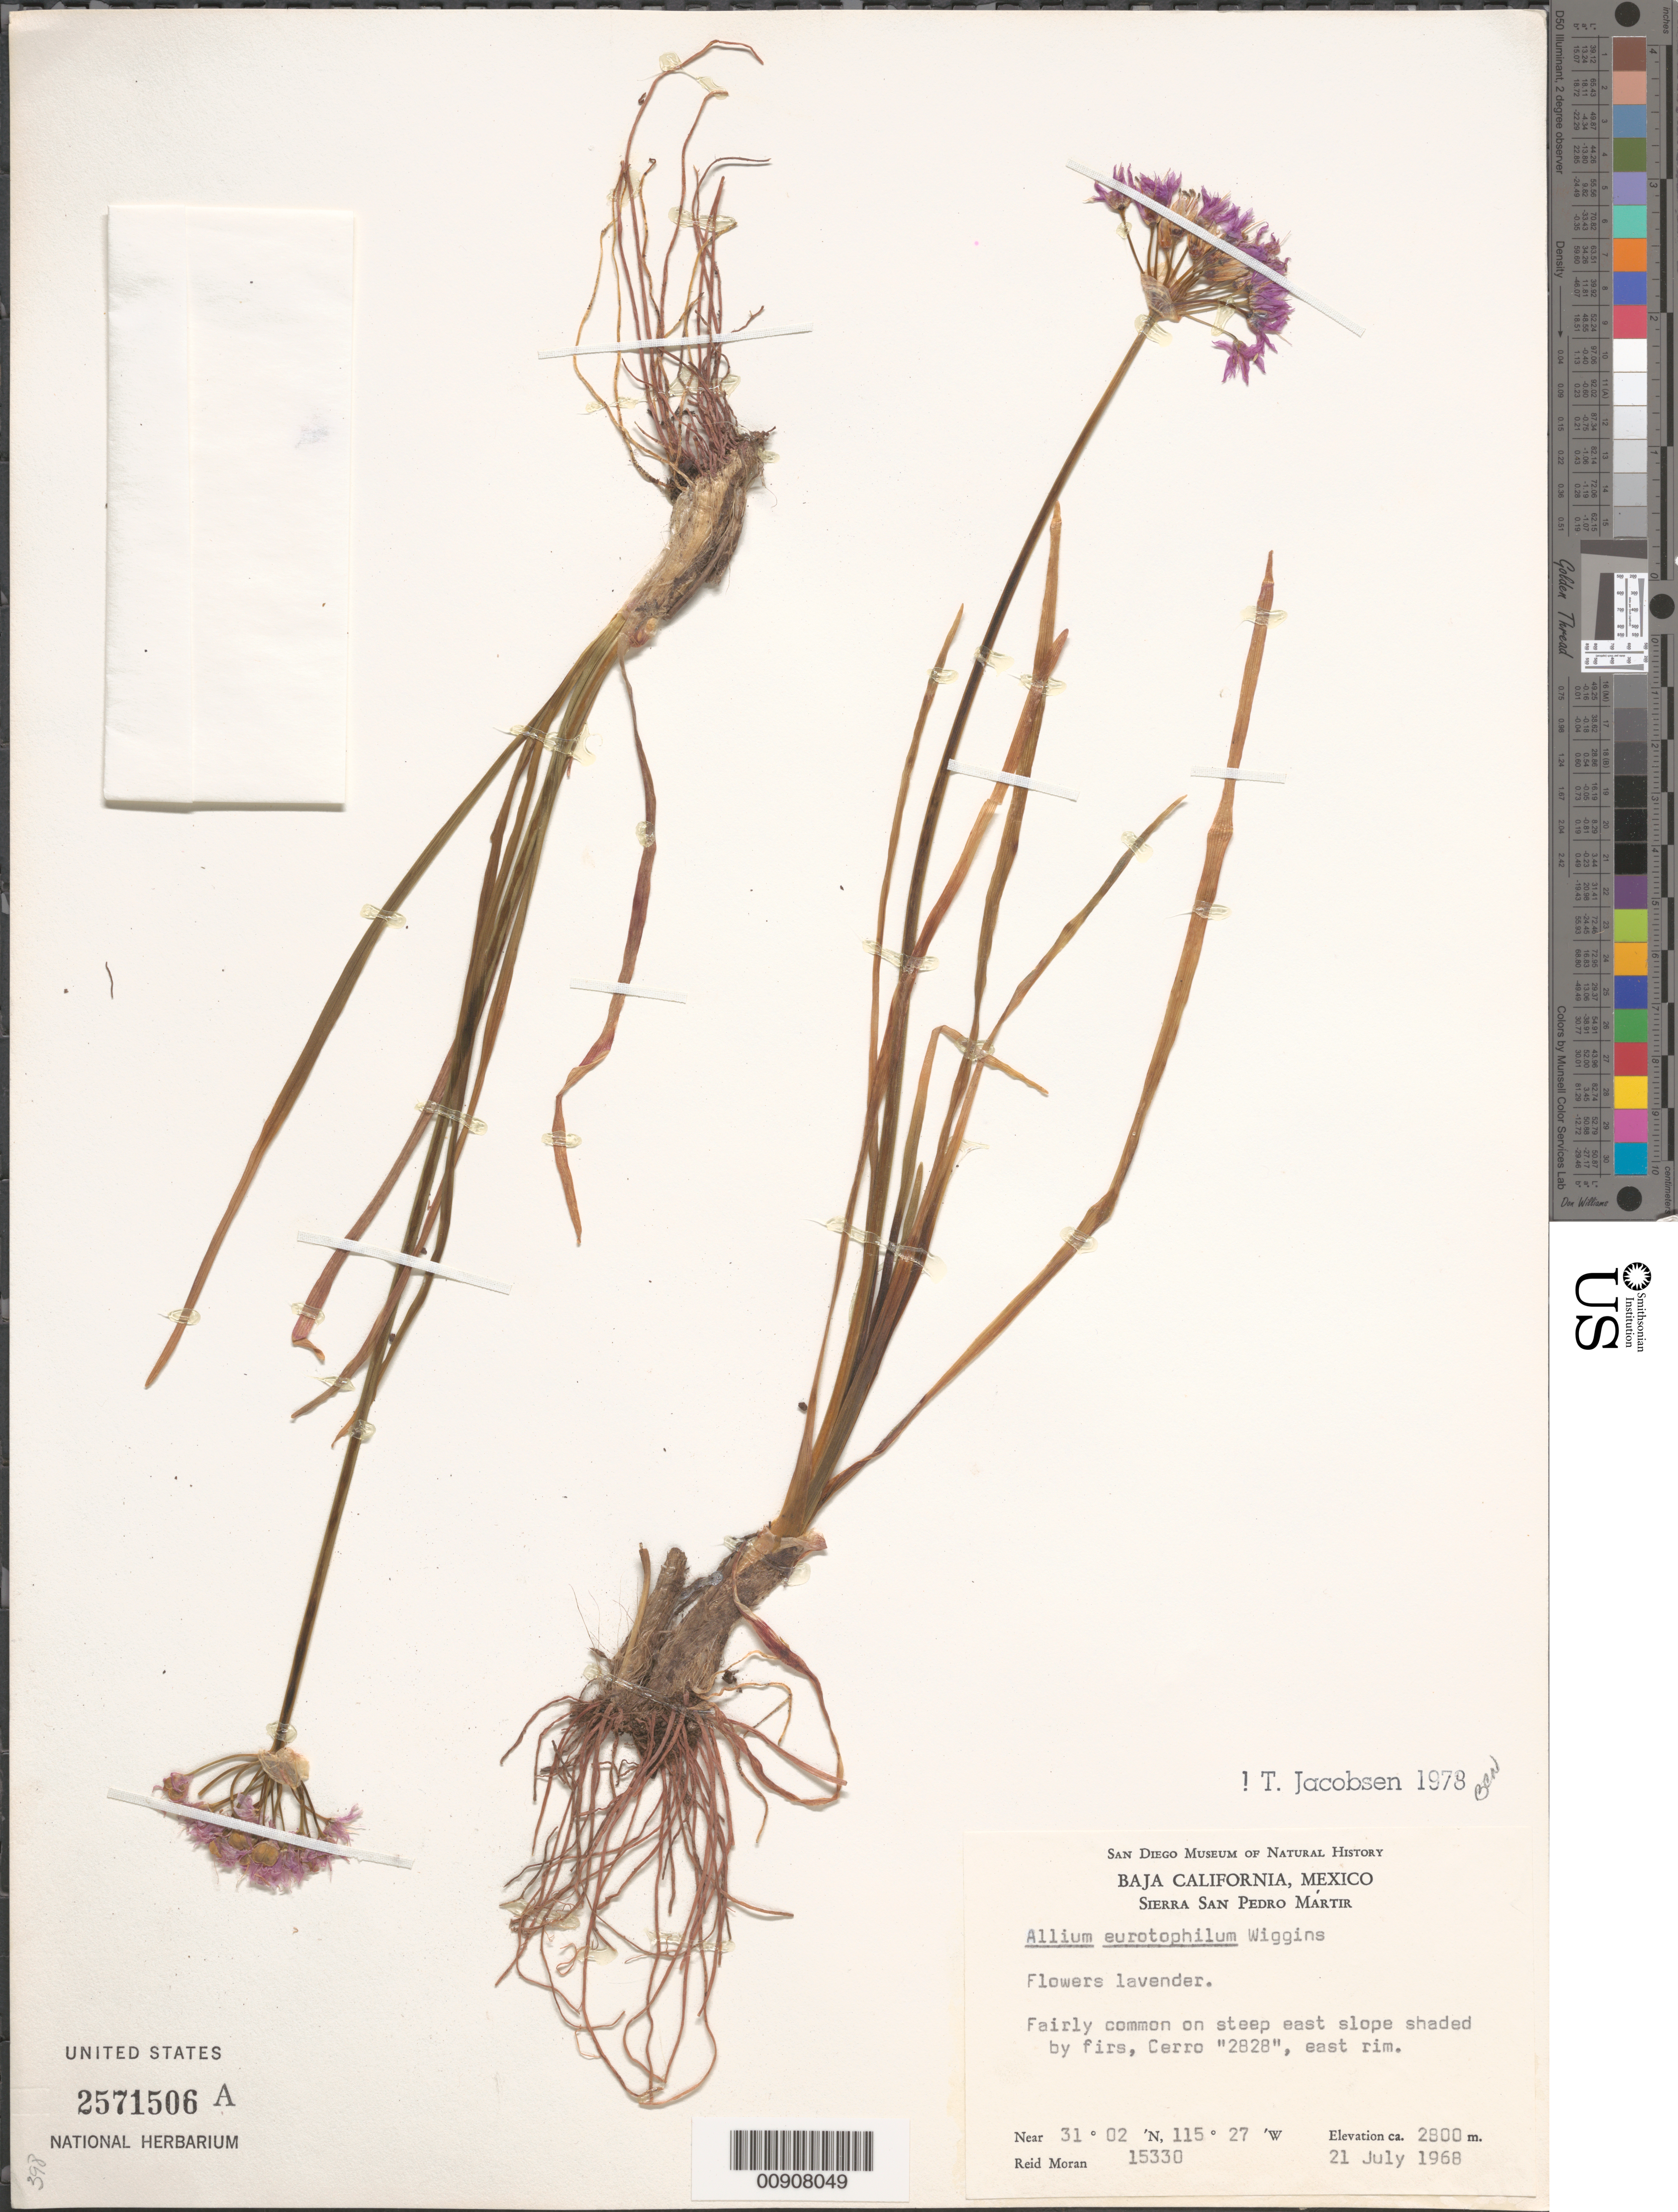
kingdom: Plantae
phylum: Tracheophyta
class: Liliopsida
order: Asparagales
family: Amaryllidaceae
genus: Allium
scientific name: Allium eurotophilum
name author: Wiggins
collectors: R. V. Moran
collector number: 15330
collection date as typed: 21 Jul 1968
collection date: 1968-07-21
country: Mexico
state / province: Baja California Norte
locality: Cerro "2828", east rim. Sierra San Pedro Mártir, Baja California.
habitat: Fairly common on steep east slope shaded by firs.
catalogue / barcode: US 2571506A